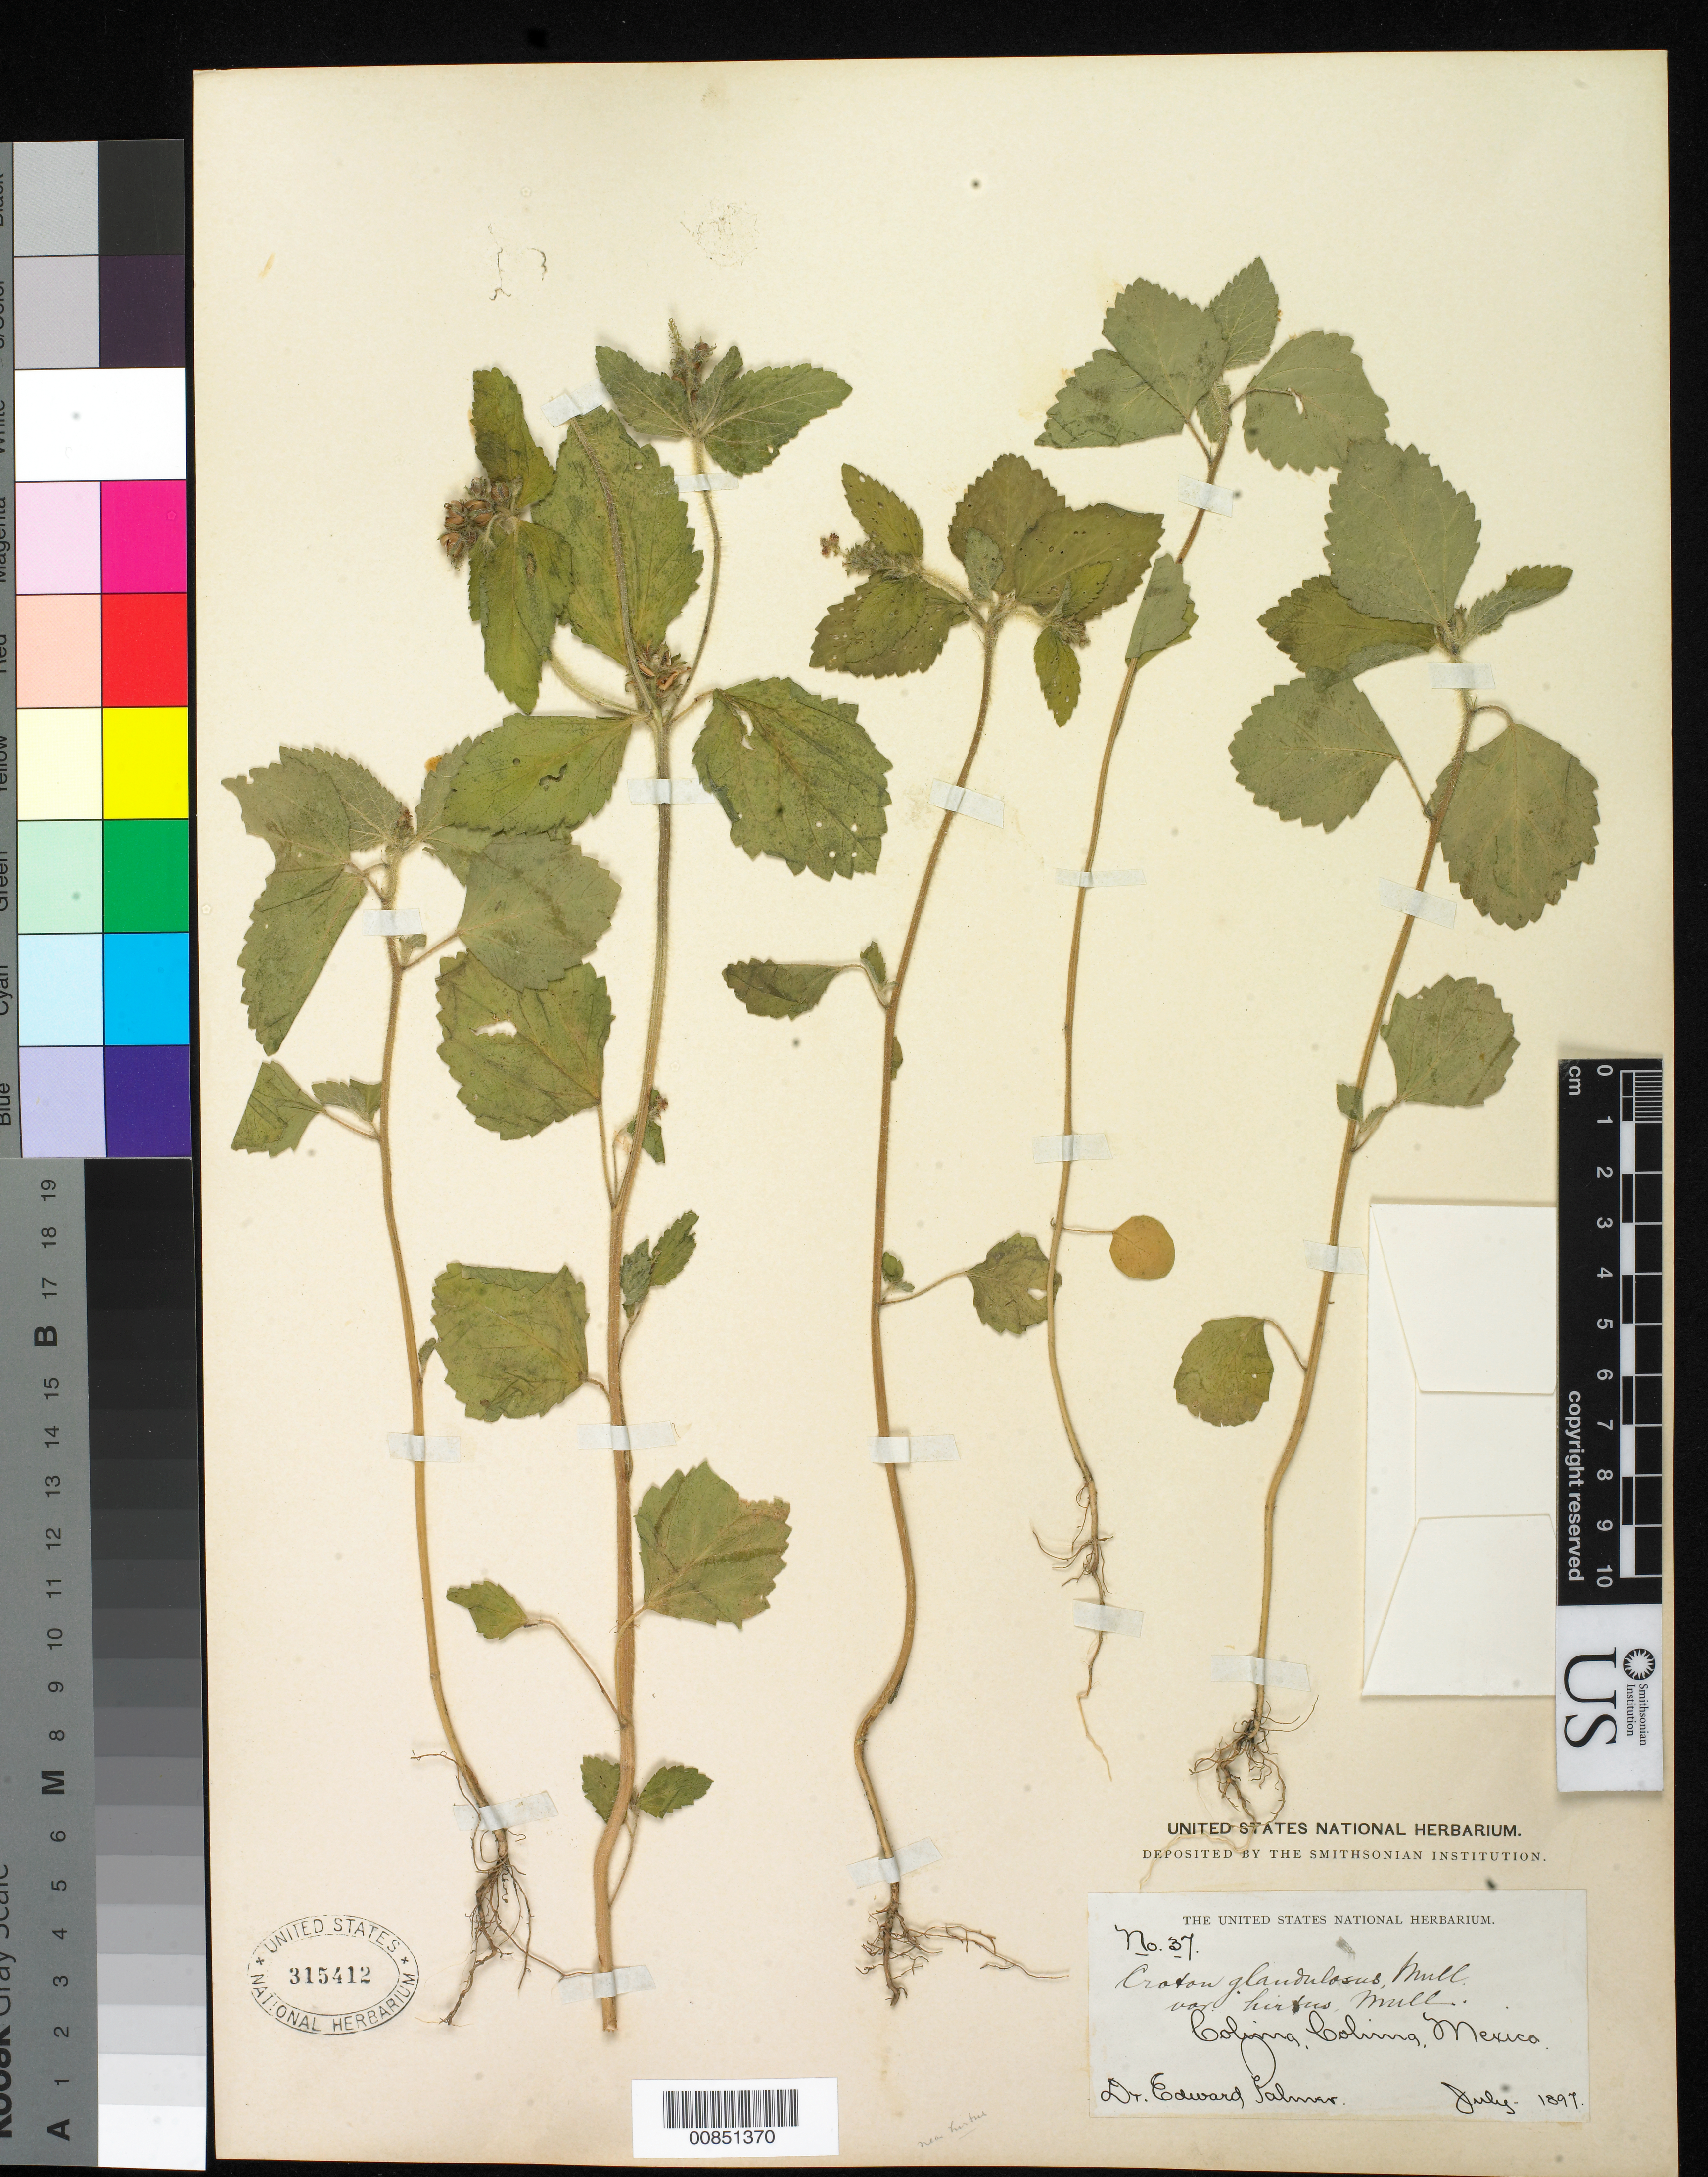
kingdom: Plantae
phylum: Tracheophyta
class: Magnoliopsida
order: Malpighiales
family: Euphorbiaceae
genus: Croton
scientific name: Croton glandulosus var. hirtus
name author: (L'Hér.) Müll. Arg.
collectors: E. Palmer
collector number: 37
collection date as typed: Jul 1897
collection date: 1897-07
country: Mexico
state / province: Colima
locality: Colima, Colima.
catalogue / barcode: US 315412